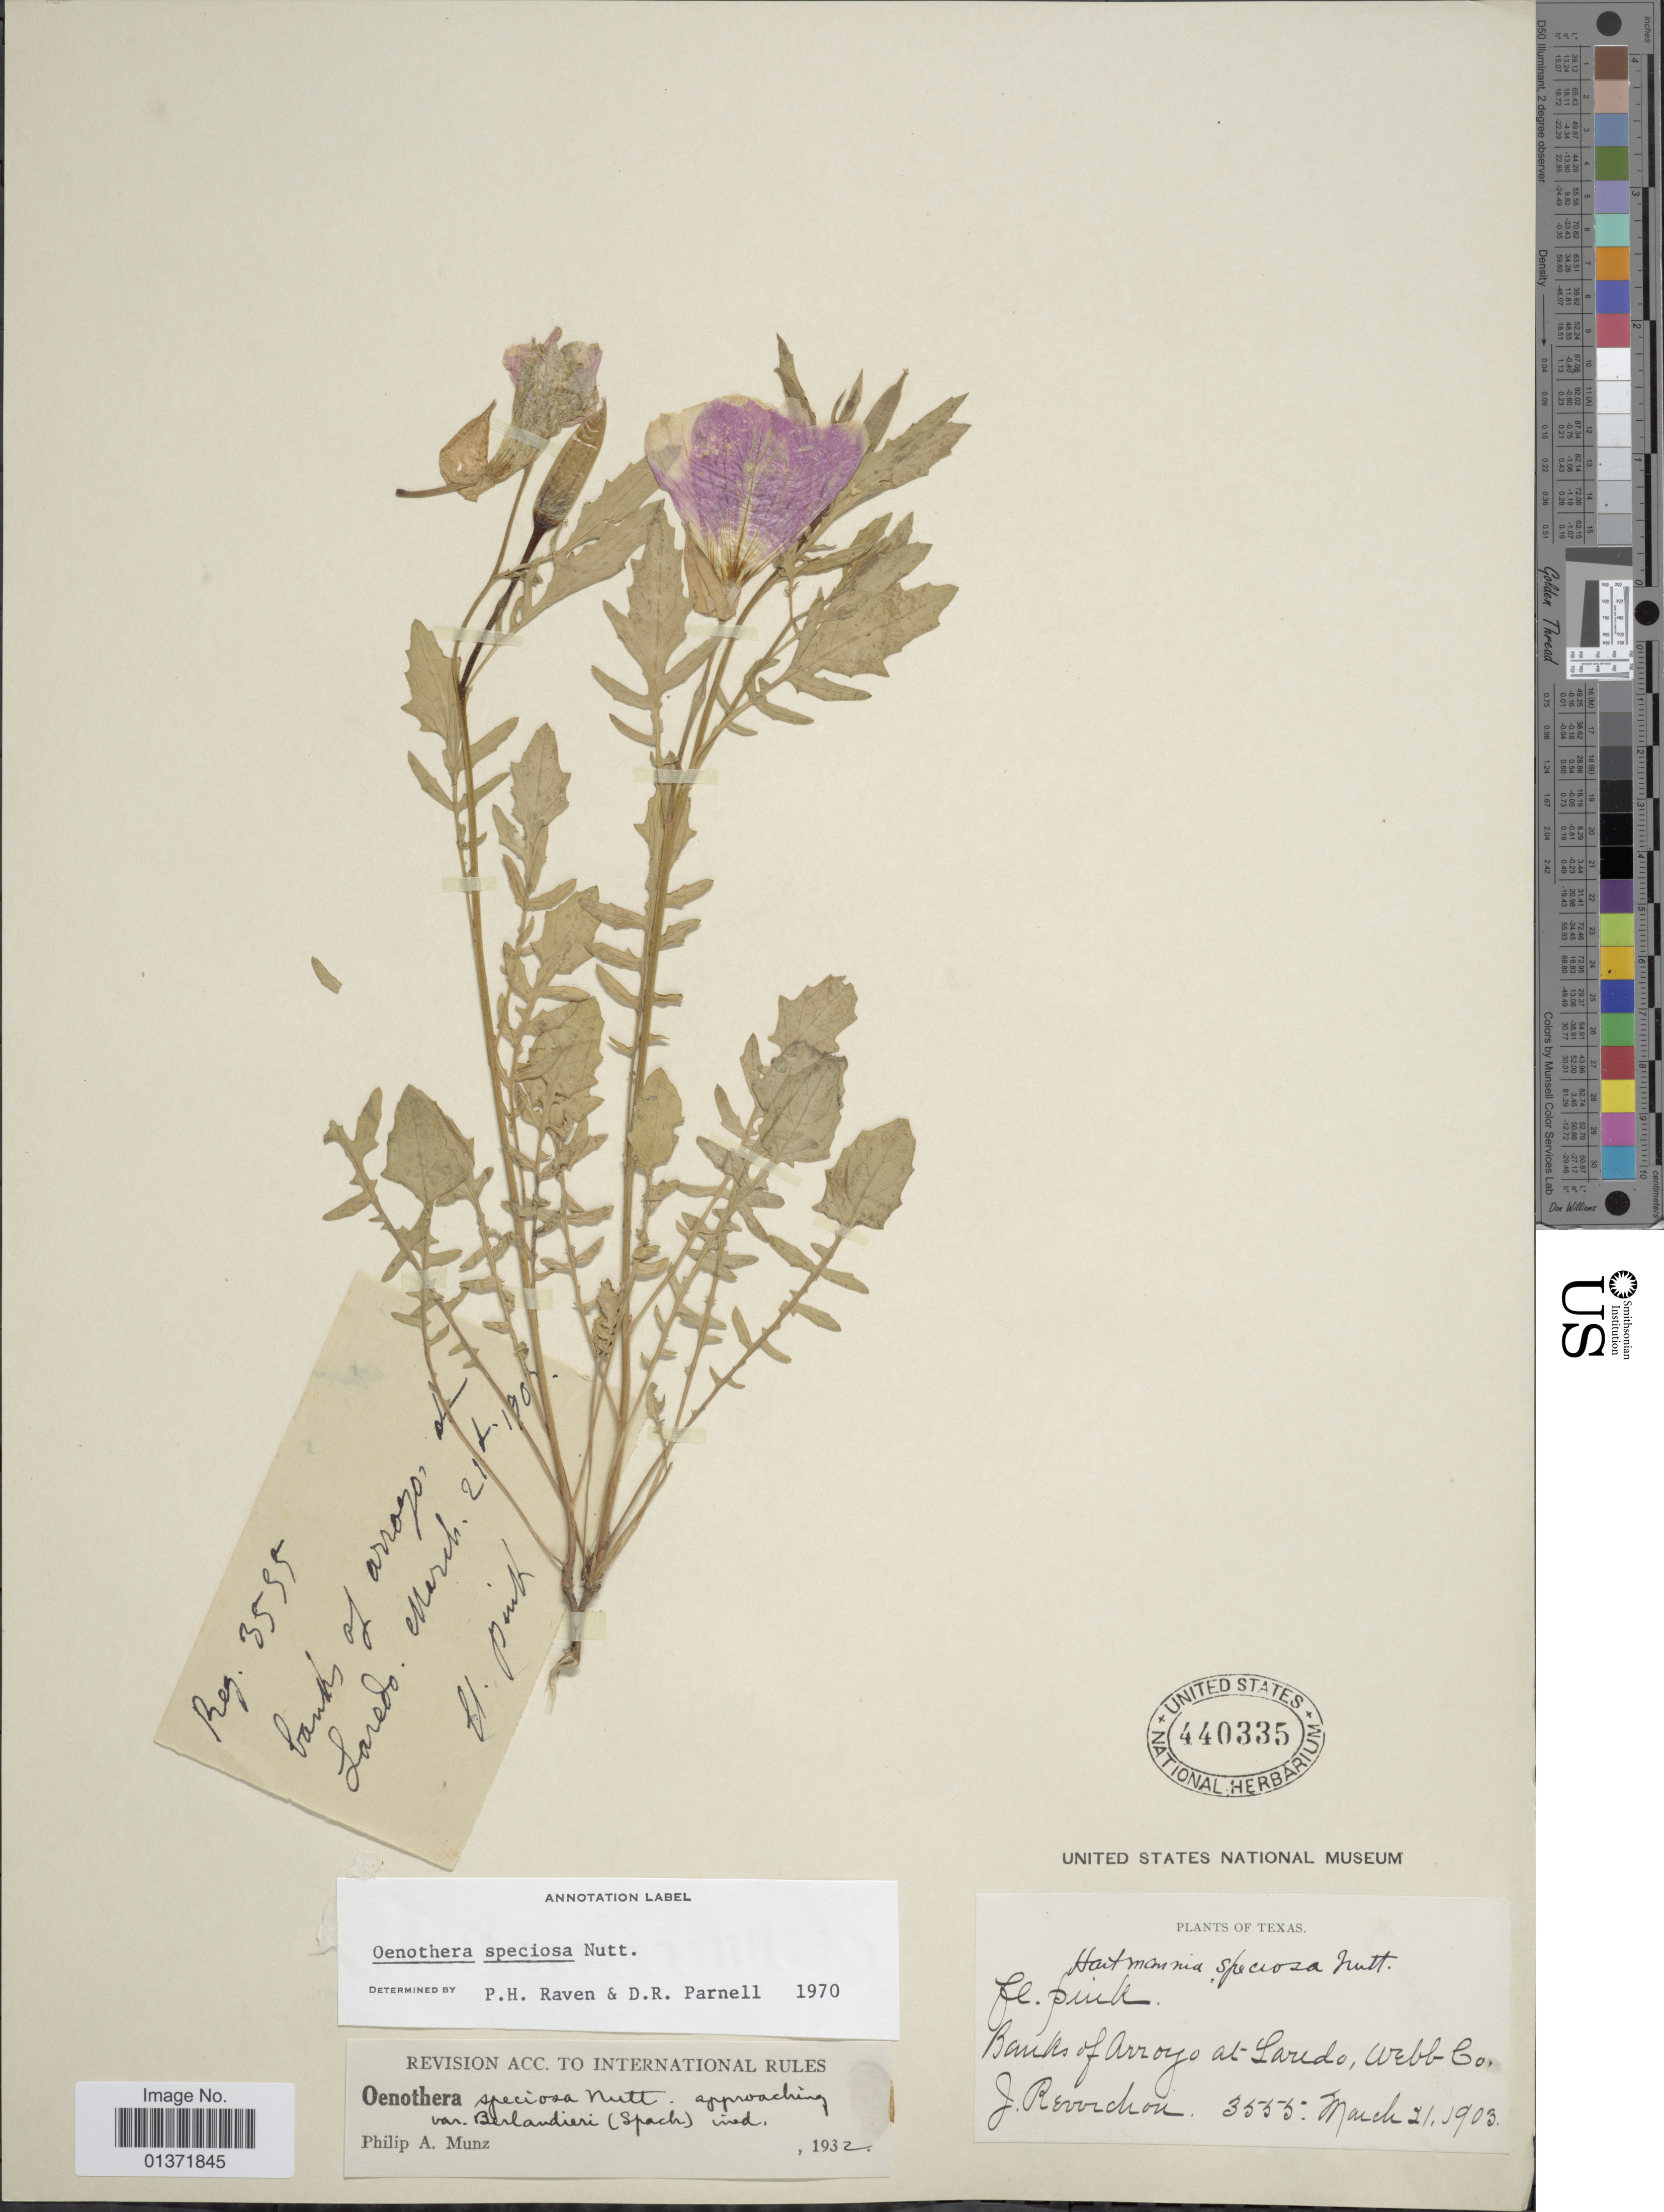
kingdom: Plantae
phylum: Tracheophyta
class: Magnoliopsida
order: Myrtales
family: Onagraceae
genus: Oenothera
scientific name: Oenothera speciosa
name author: Nutt.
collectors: J. Reverchon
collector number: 3555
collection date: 1903-03-21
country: United States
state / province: Texas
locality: Banks of Arroyo at Laredo, Webb Co.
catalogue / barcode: US 440335